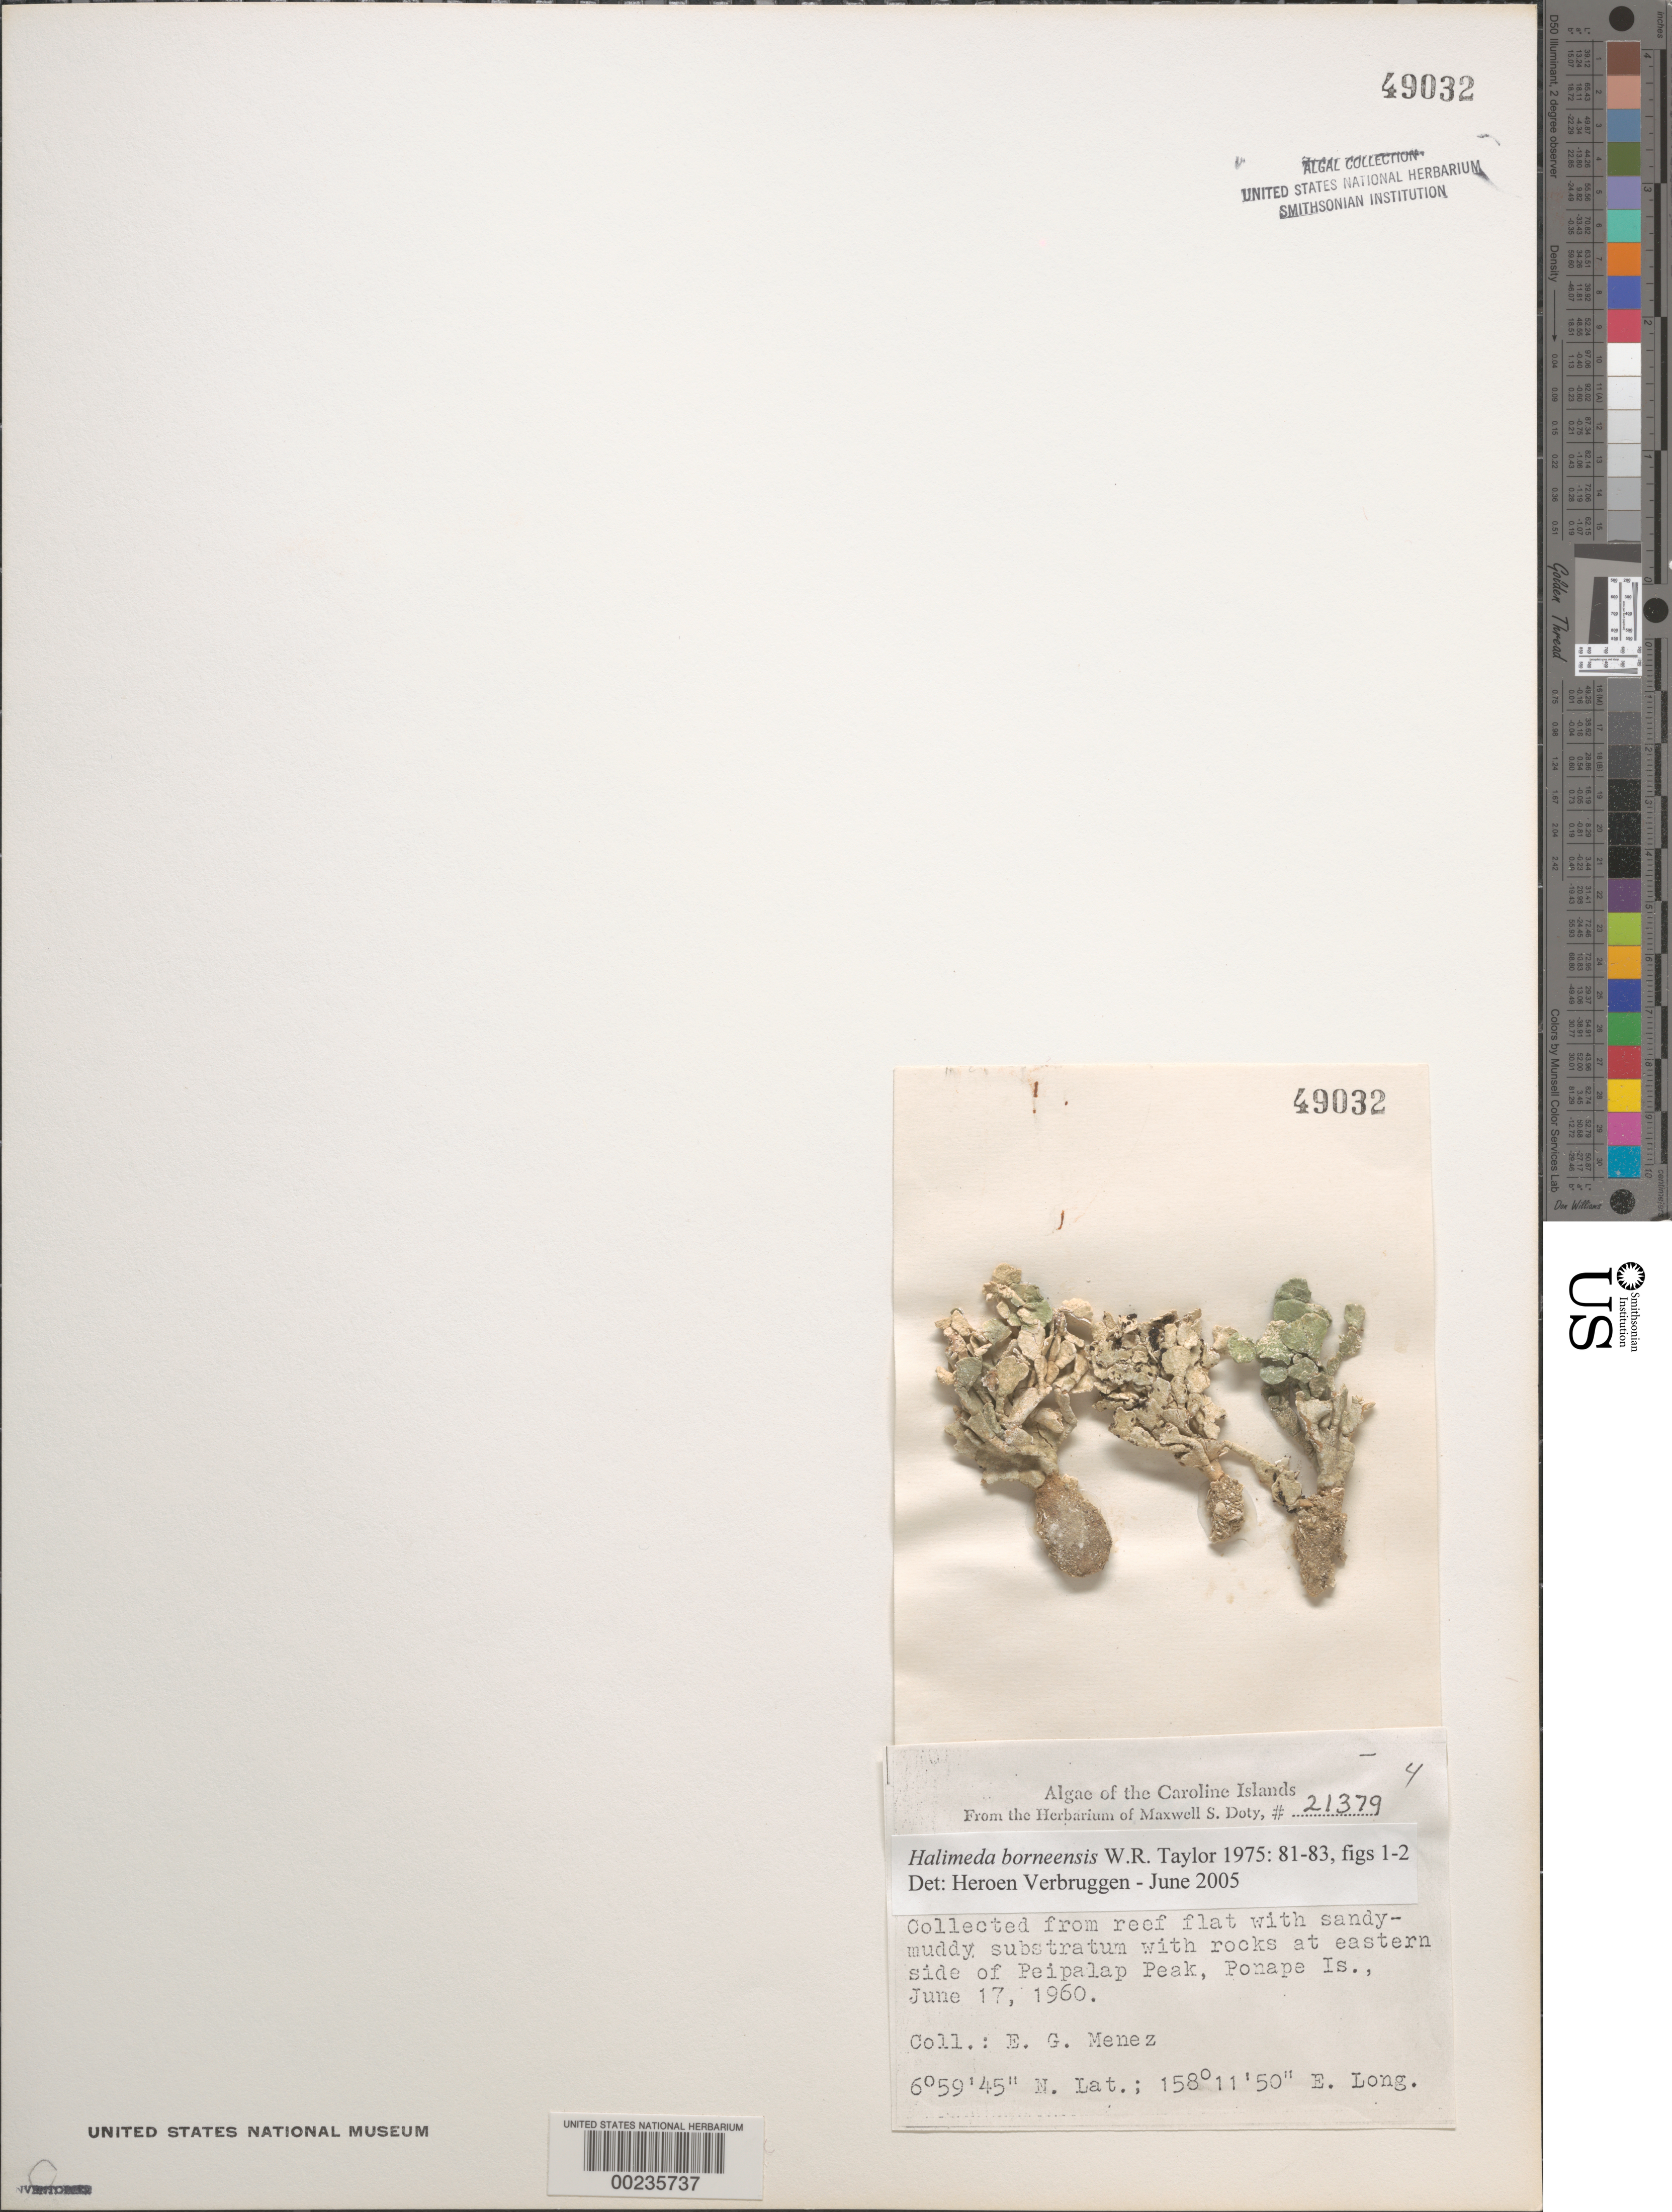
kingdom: Plantae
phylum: Chlorophyta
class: Ulvophyceae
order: Bryopsidales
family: Halimedaceae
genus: Halimeda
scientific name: Halimeda borneensis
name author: W.R. Taylor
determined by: Verbruggen, H.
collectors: Meñez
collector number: MSD 21379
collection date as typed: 17 Jun 1960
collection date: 1960-06-17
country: Micronesia, Federated States of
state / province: Pohnpei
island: Pohnpei [Ponape]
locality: Peipalap Peak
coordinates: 6 59' 45" N, 158 11' 50" E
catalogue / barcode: US 49032